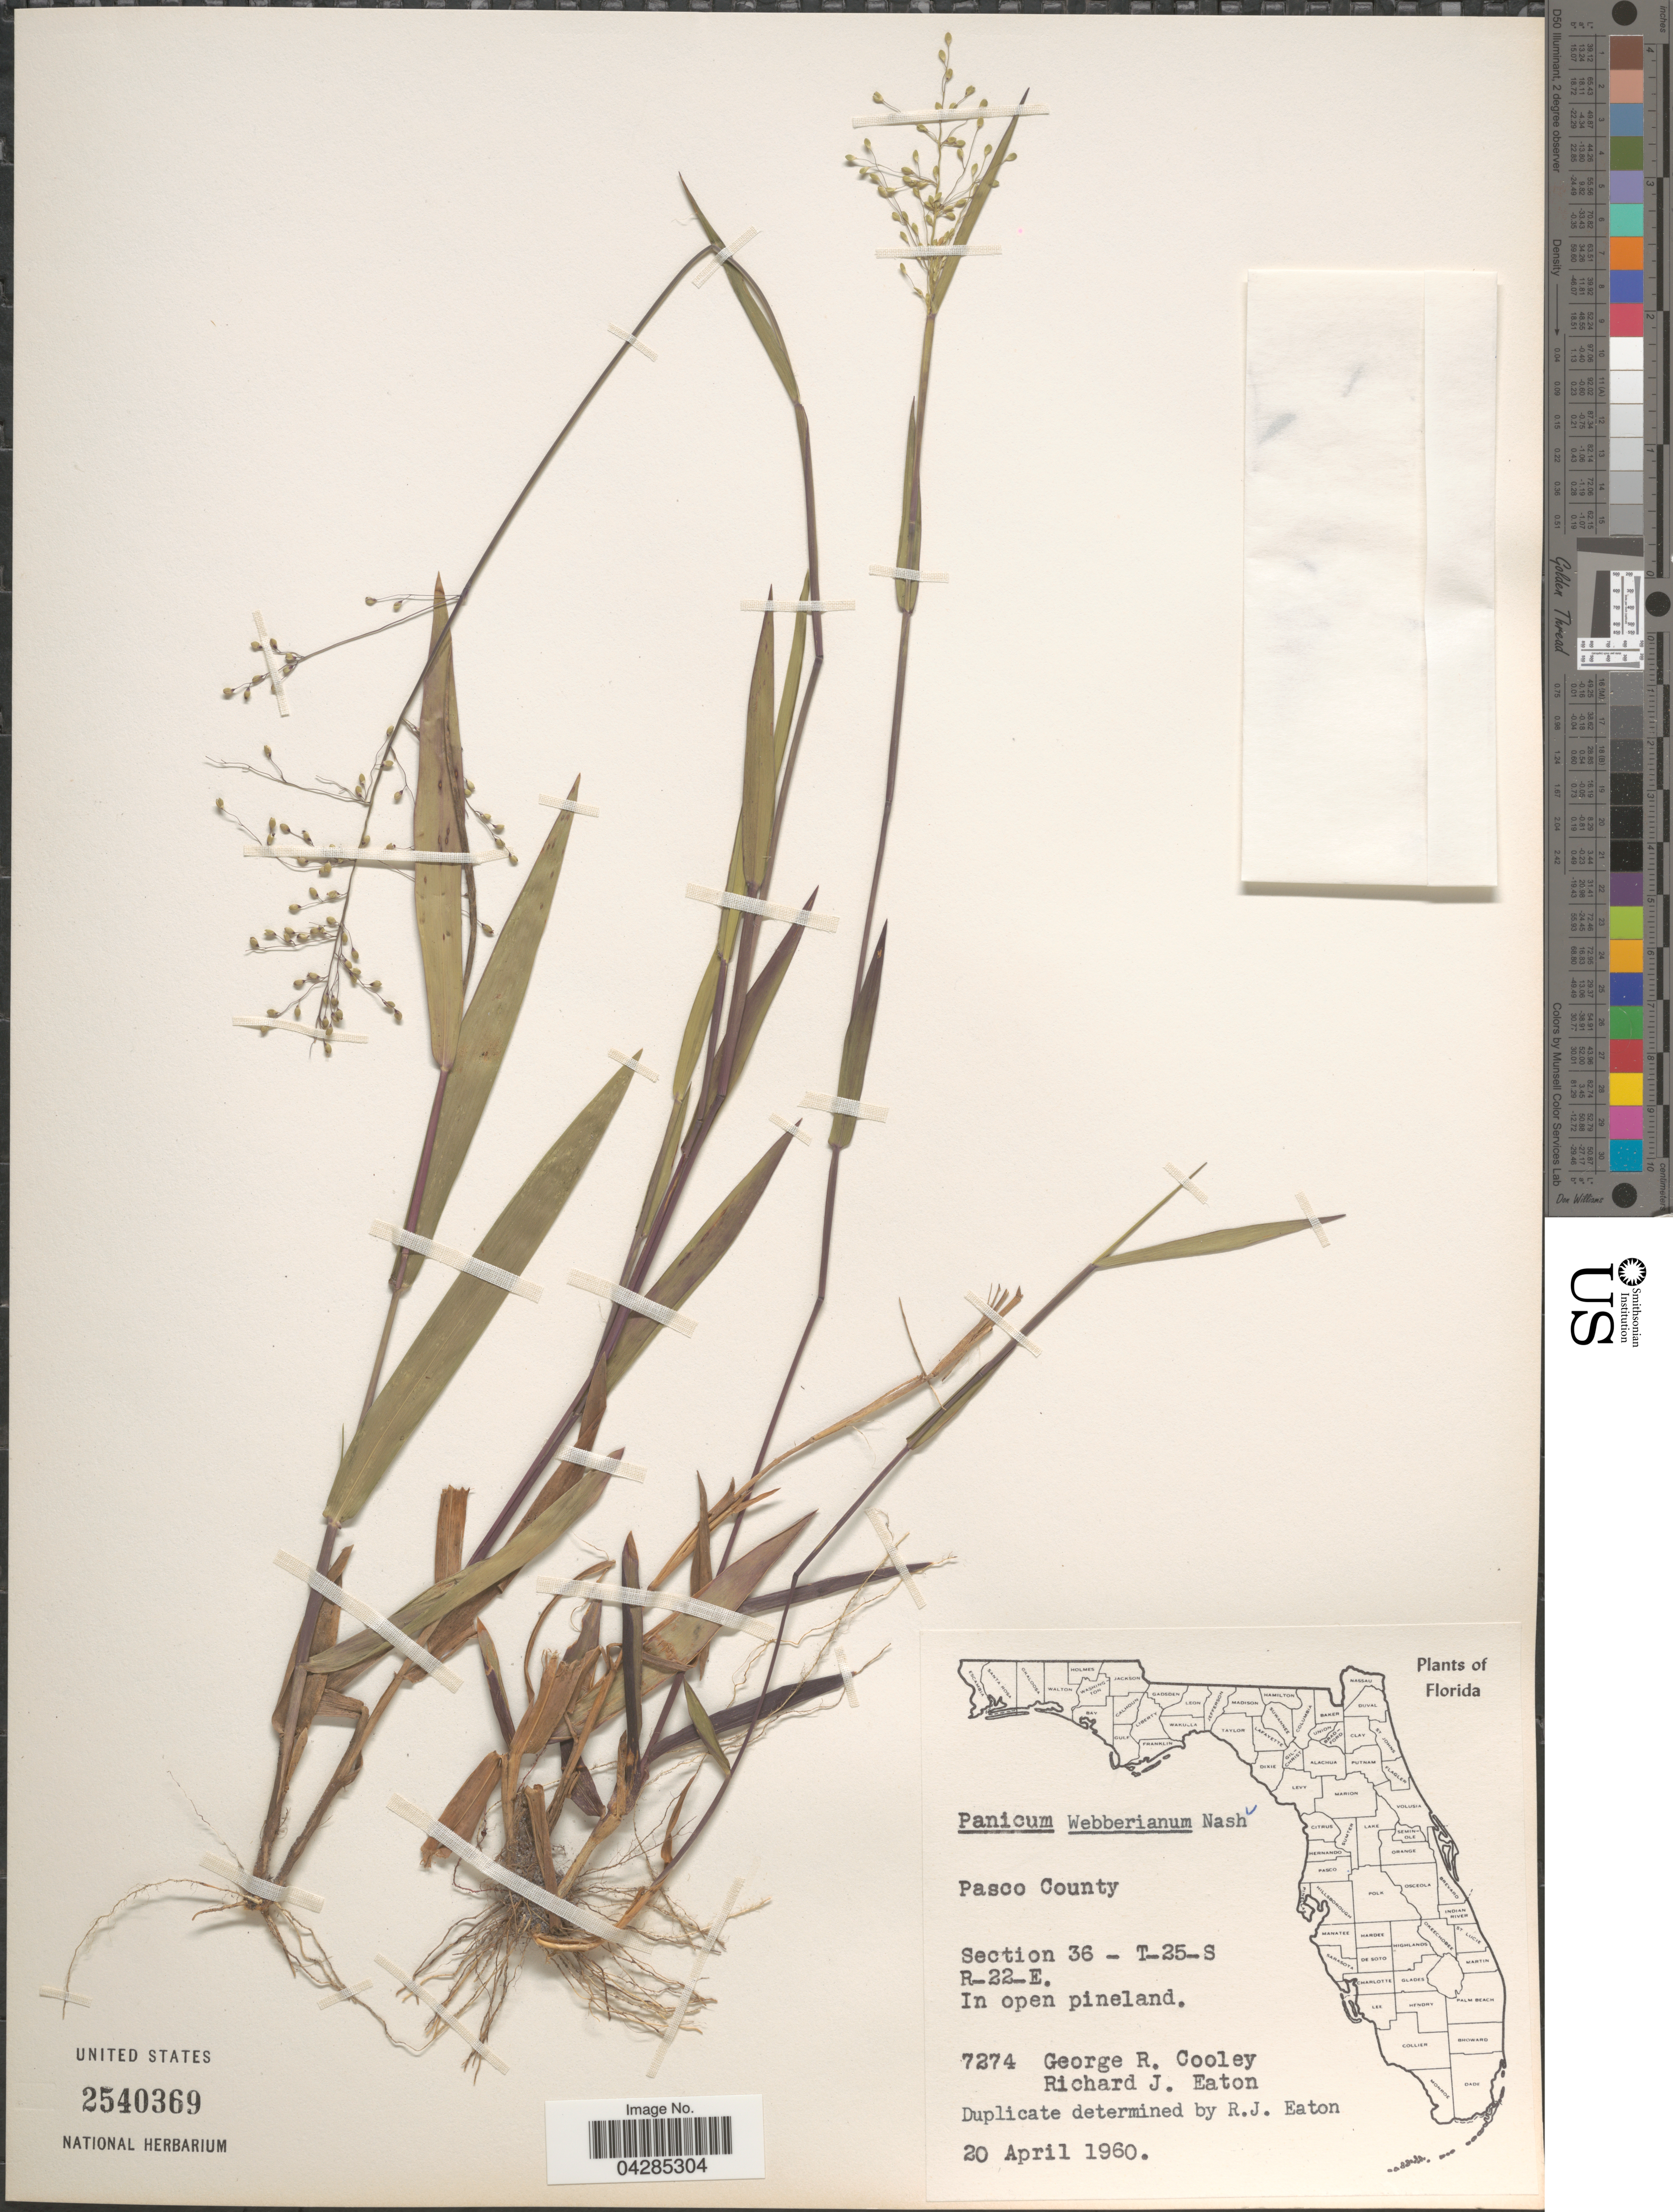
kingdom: Plantae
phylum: Tracheophyta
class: Liliopsida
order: Poales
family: Poaceae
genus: Dichanthelium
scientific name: Dichanthelium portoricense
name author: (Desv. ex Ham.) B.F. Hansen & Wunderlin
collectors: G. R. Cooley & R. J. Eaton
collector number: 7274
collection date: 1960-04-20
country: United States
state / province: Florida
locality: Pasco County. Section 36 - T-25-S R-22-E. In open pineland.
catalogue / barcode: US 2540369